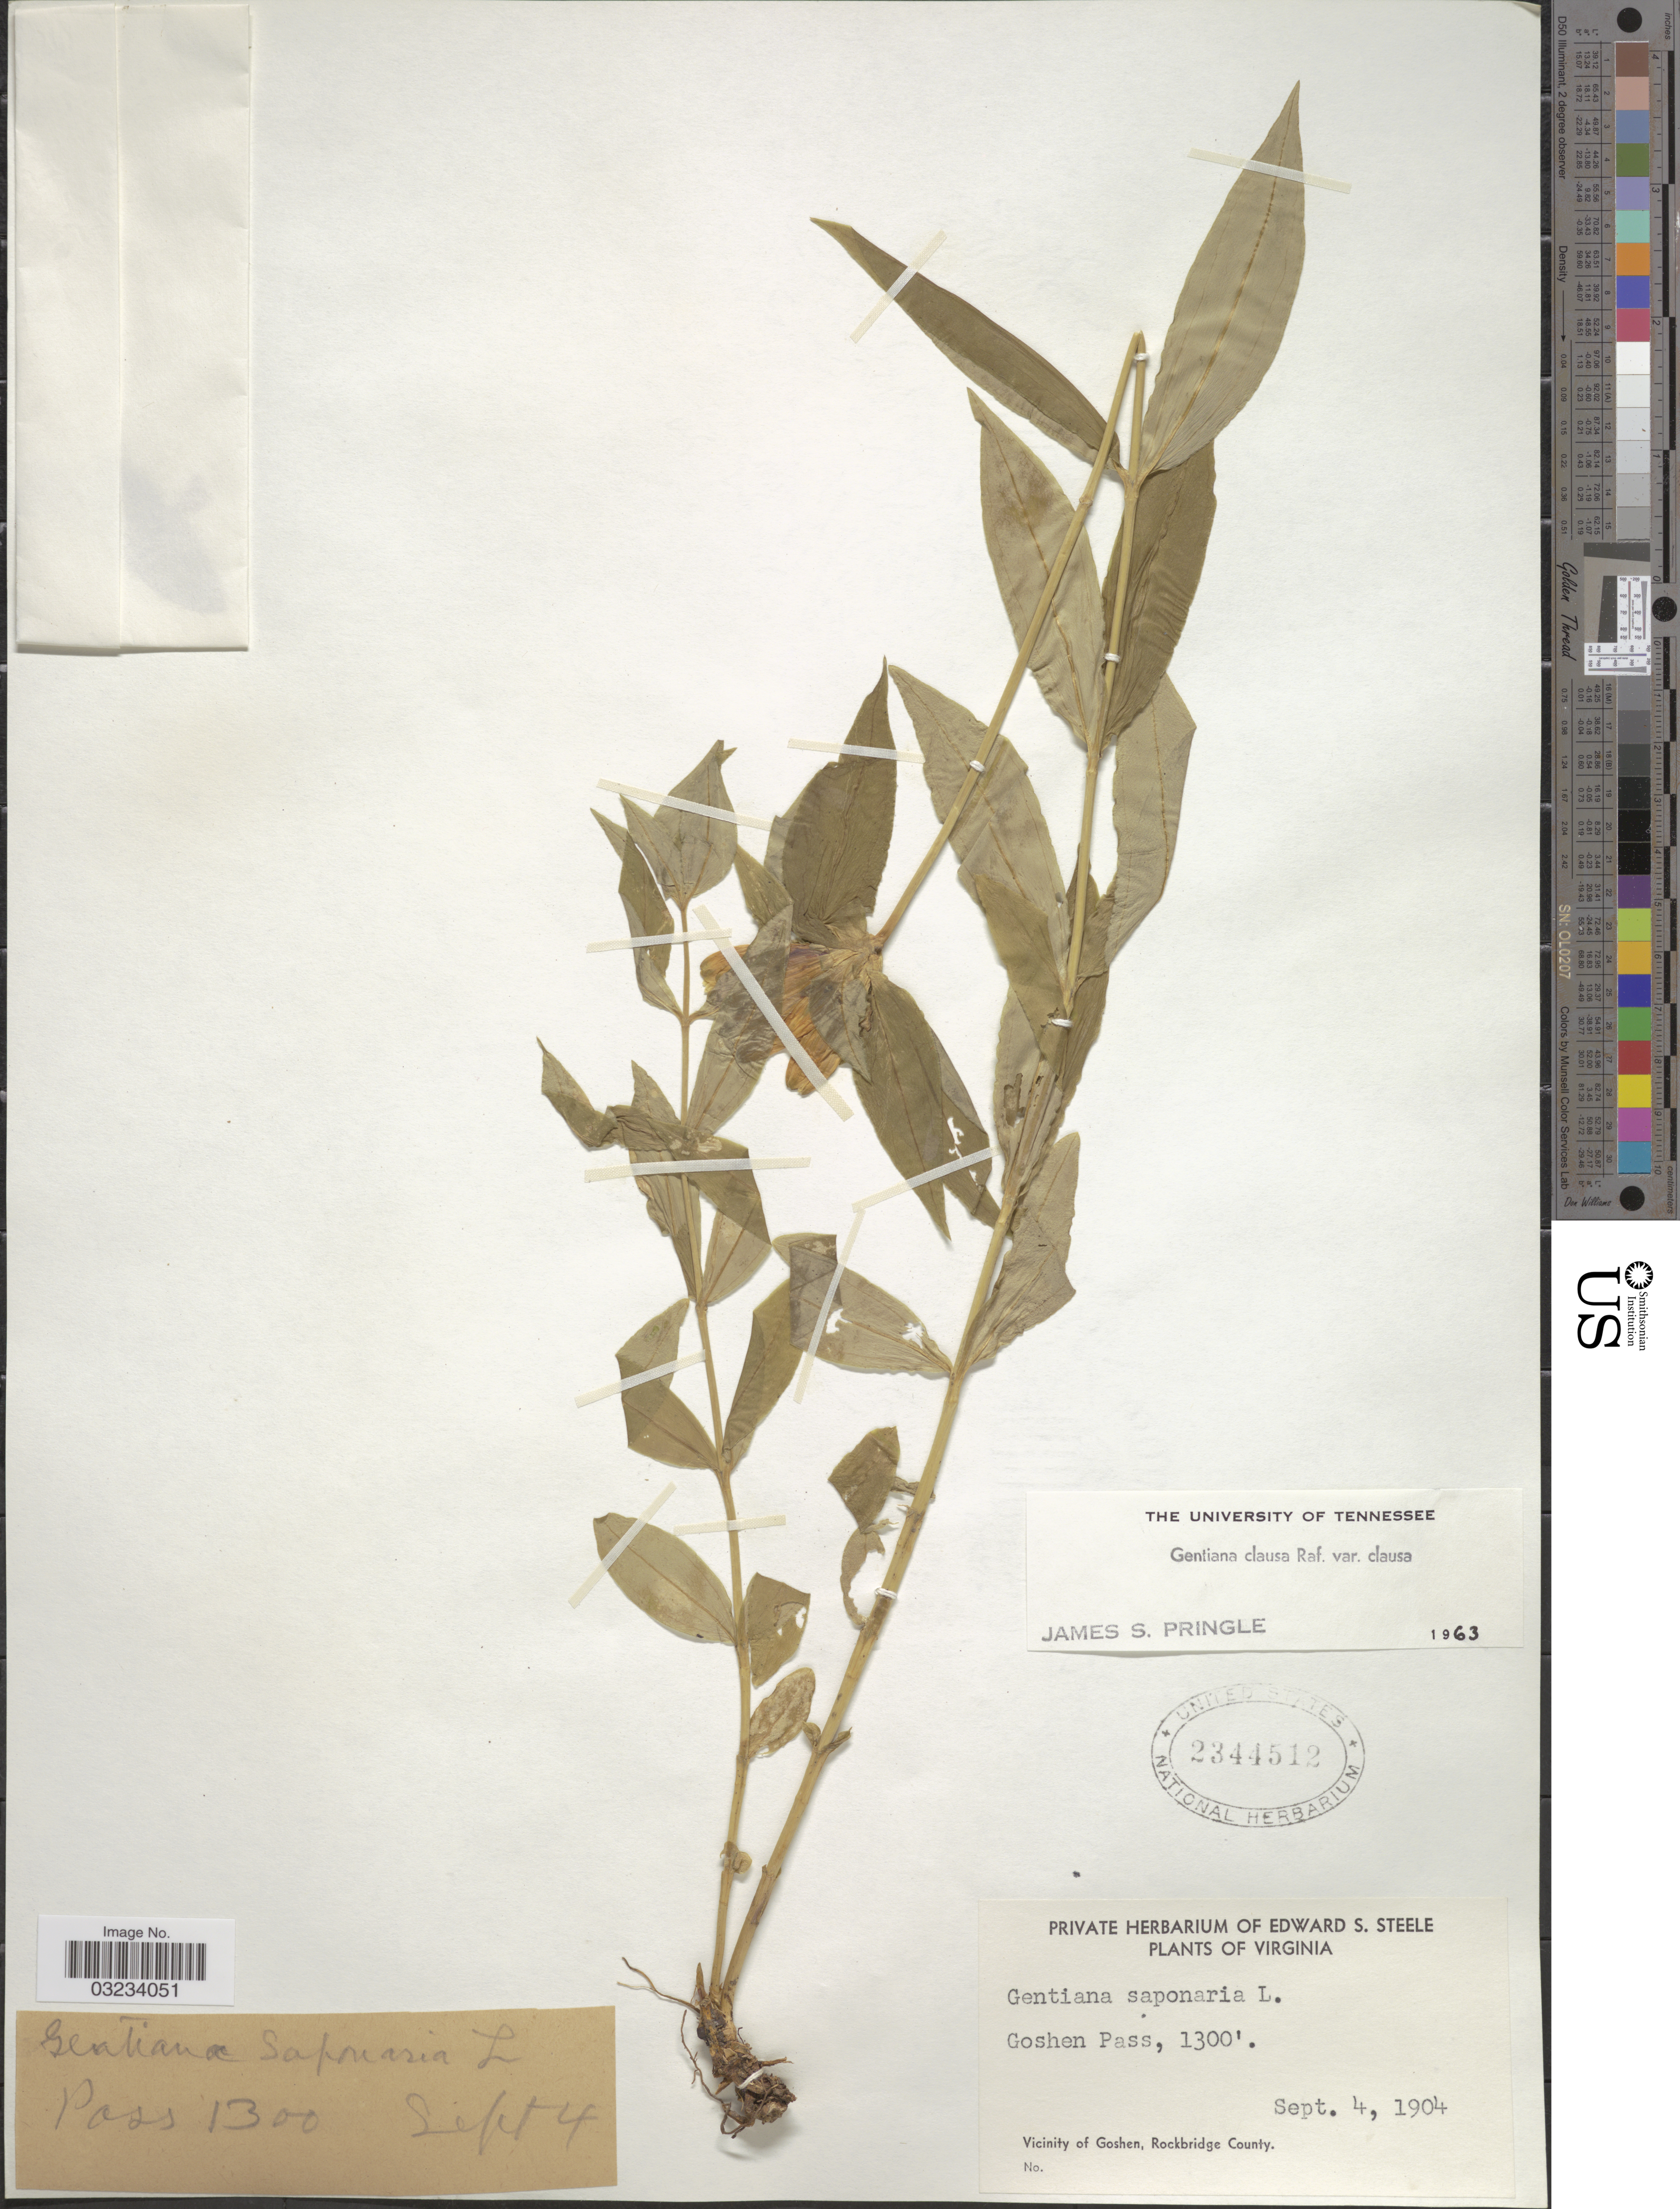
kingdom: Plantae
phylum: Tracheophyta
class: Magnoliopsida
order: Gentianales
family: Gentianaceae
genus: Gentiana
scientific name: Gentiana clausa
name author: Raf.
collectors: ex herb. Edward S. Steele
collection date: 1904-09-04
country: United States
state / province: Virginia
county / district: Rockbridge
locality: Goshen Pass, Vicinity of Goshen, Rockbridge County.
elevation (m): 396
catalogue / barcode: US 2344512